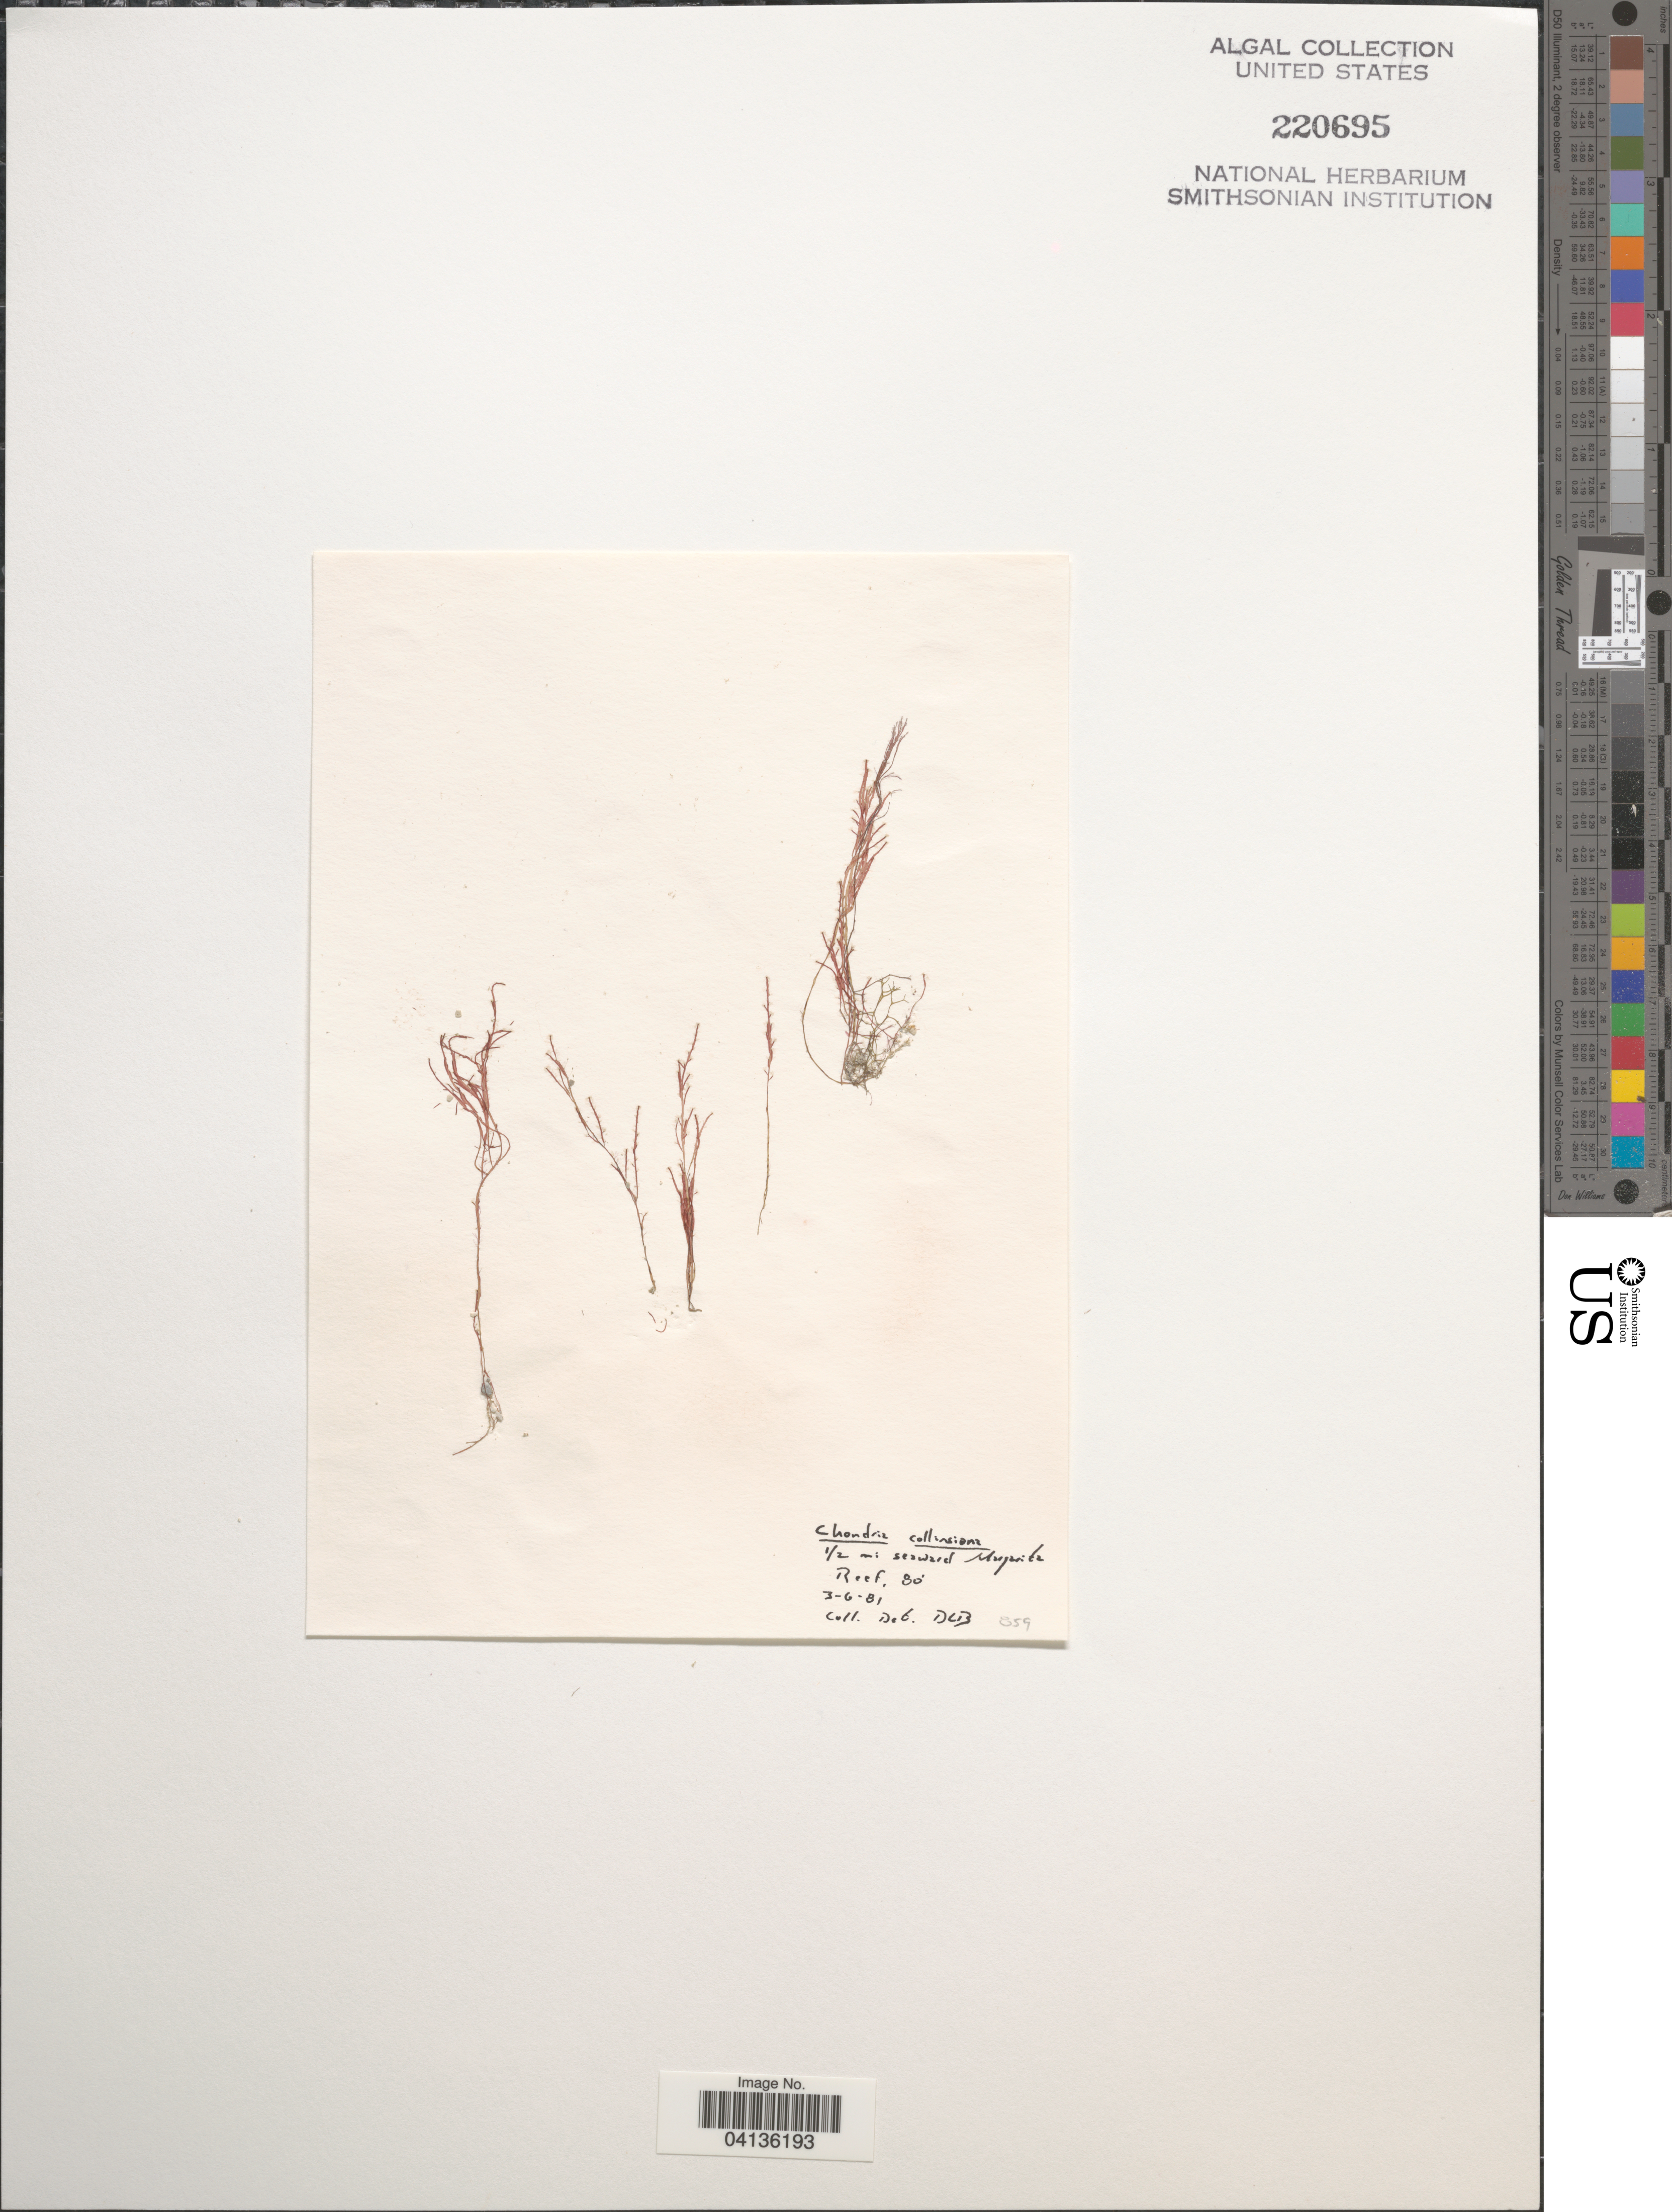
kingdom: Plantae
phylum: Rhodophyta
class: Florideophyceae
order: Ceramiales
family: Rhodomelaceae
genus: Chondria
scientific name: Chondria collinsiana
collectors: D. L. B.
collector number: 859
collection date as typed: Transcribed d/m/y: 3/6/81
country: Puerto Rico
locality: ½ mi seaward Margarita Reef.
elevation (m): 24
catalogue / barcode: US 220695